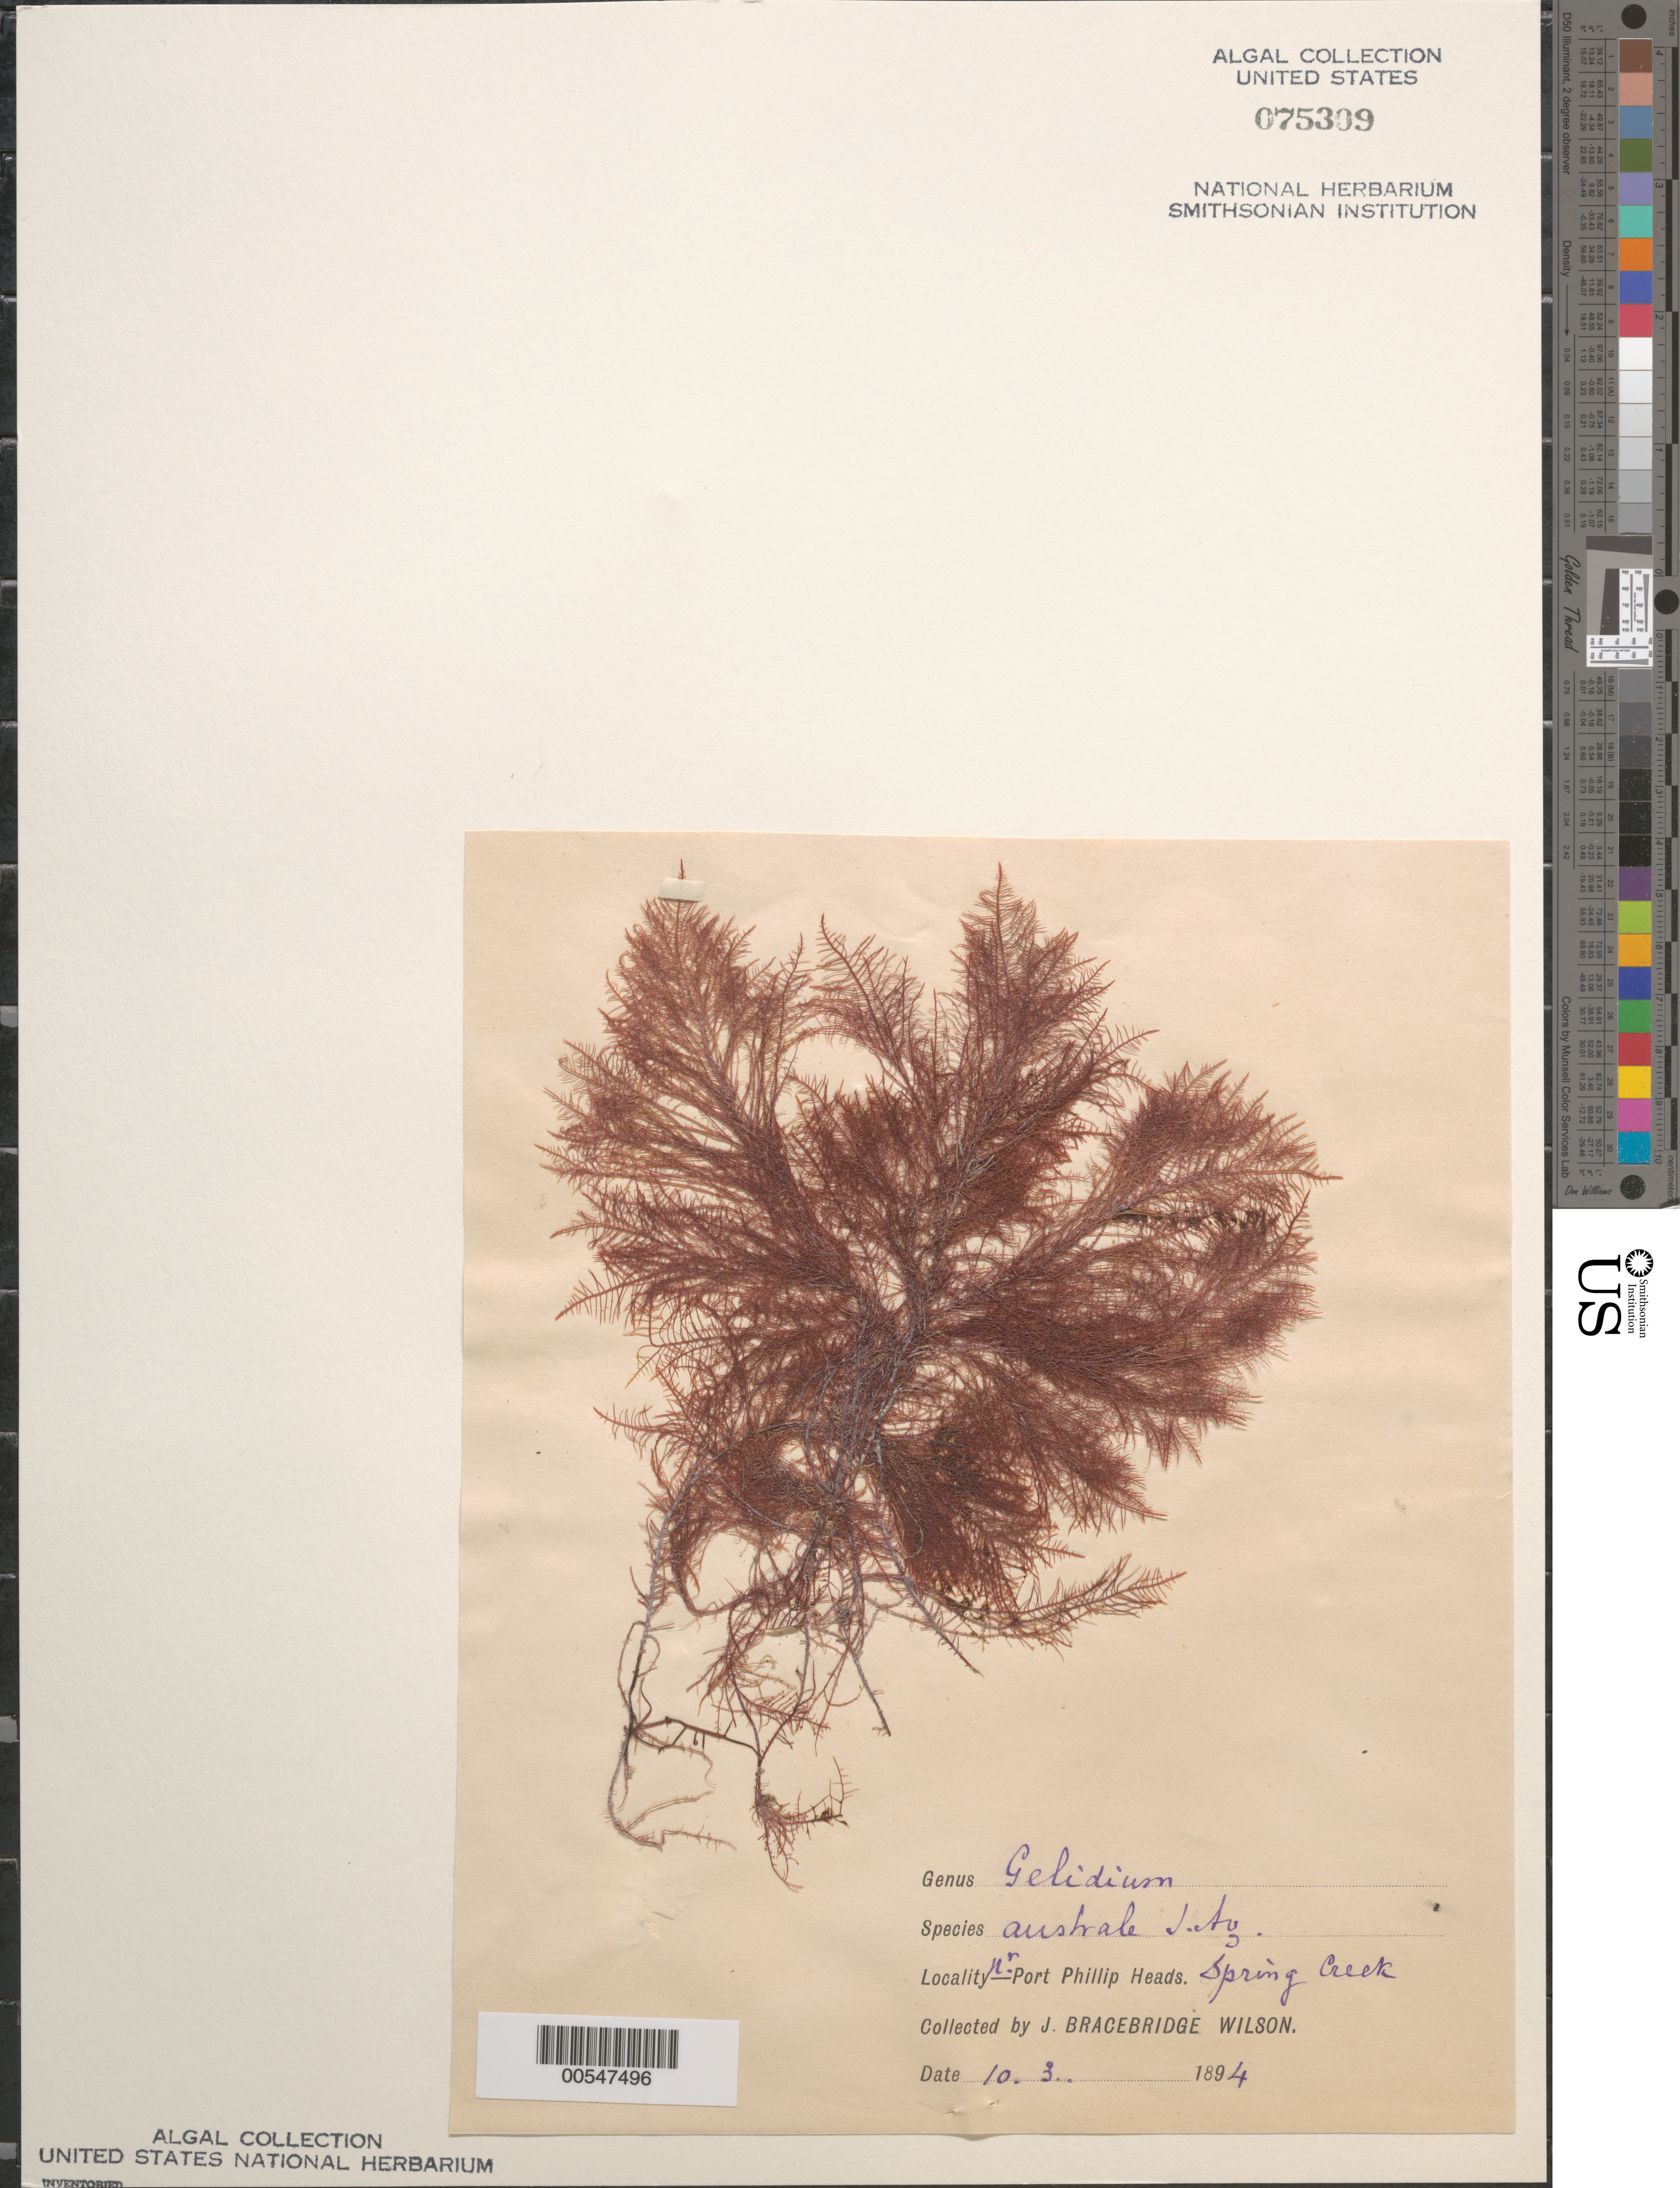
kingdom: Plantae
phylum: Rhodophyta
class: Florideophyceae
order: Gelidiales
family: Gelidiaceae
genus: Gelidium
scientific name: Gelidium australe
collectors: J. B. Wilson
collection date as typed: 10 Mar 1894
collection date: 1894-03-10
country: Australia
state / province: Victoria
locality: Spring creek, near port phillip heads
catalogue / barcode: US 75309